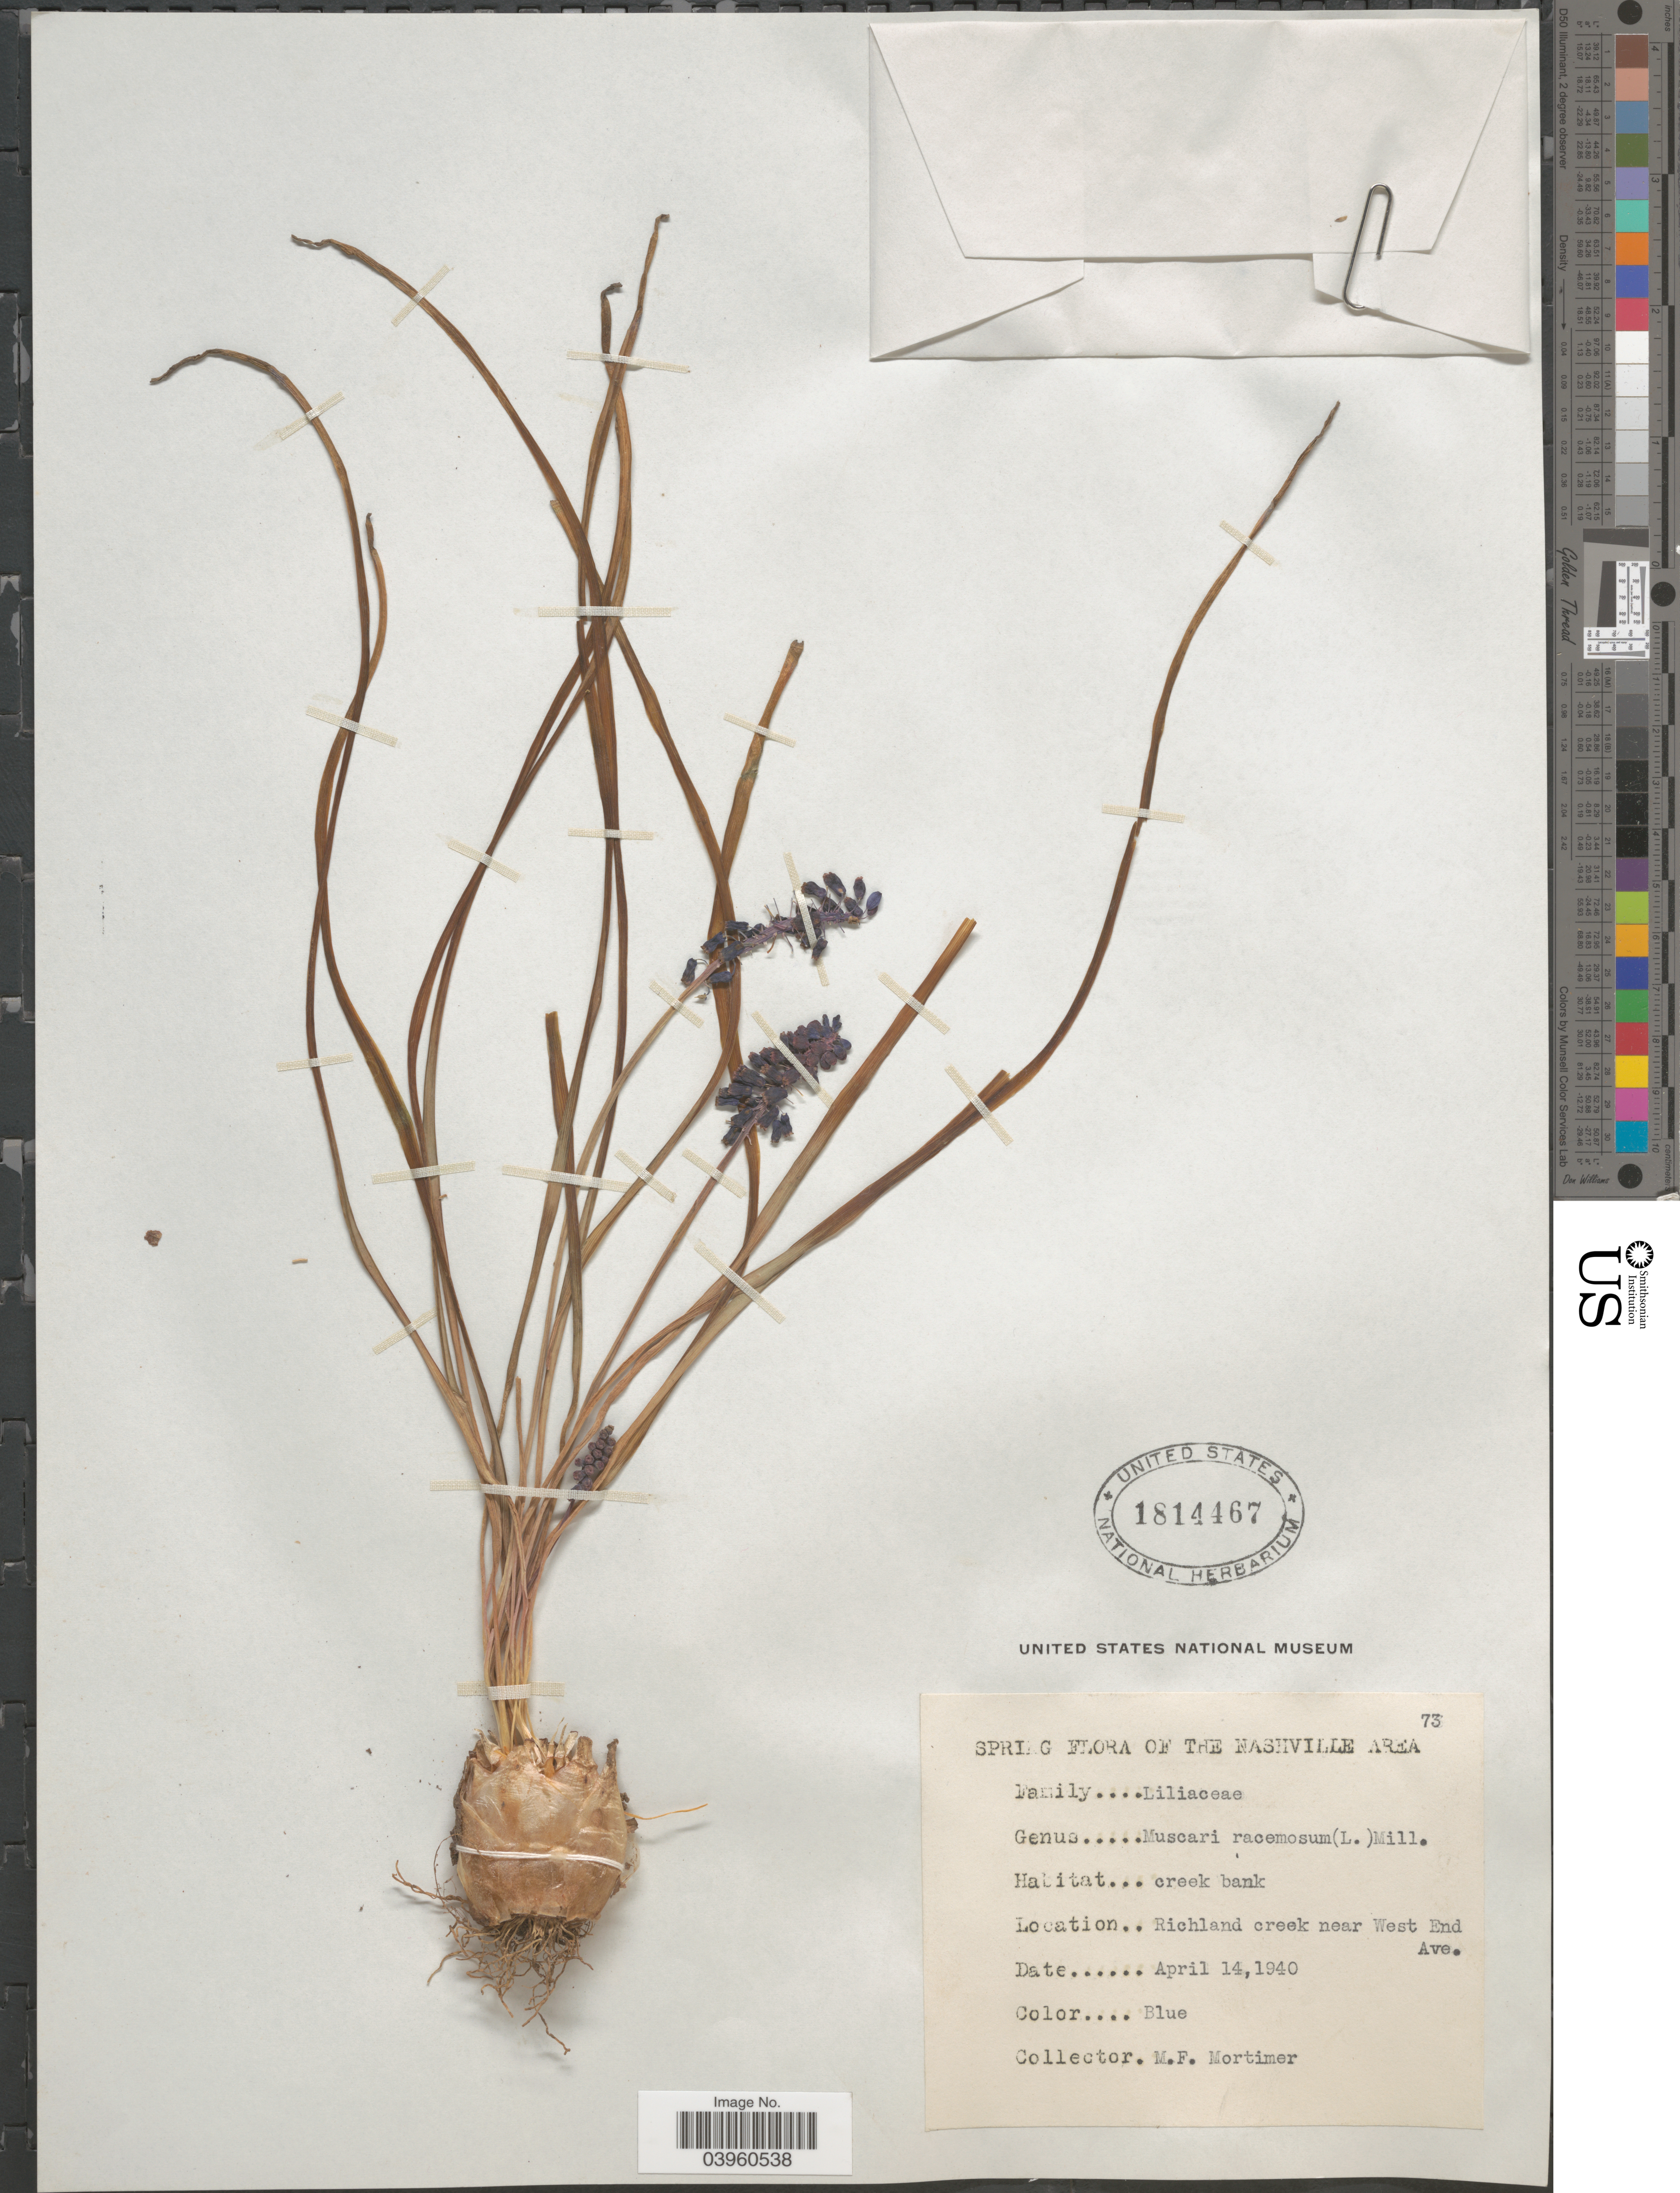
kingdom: Plantae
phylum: Tracheophyta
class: Liliopsida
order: Asparagales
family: Asparagaceae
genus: Muscari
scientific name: Muscari racemosum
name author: (L.) Mill.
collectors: M. Mortimer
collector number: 73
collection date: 1940-04-14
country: United States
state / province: Tennessee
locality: The Nashville Area. Richland creek near West End Ave.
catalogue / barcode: US 1814467